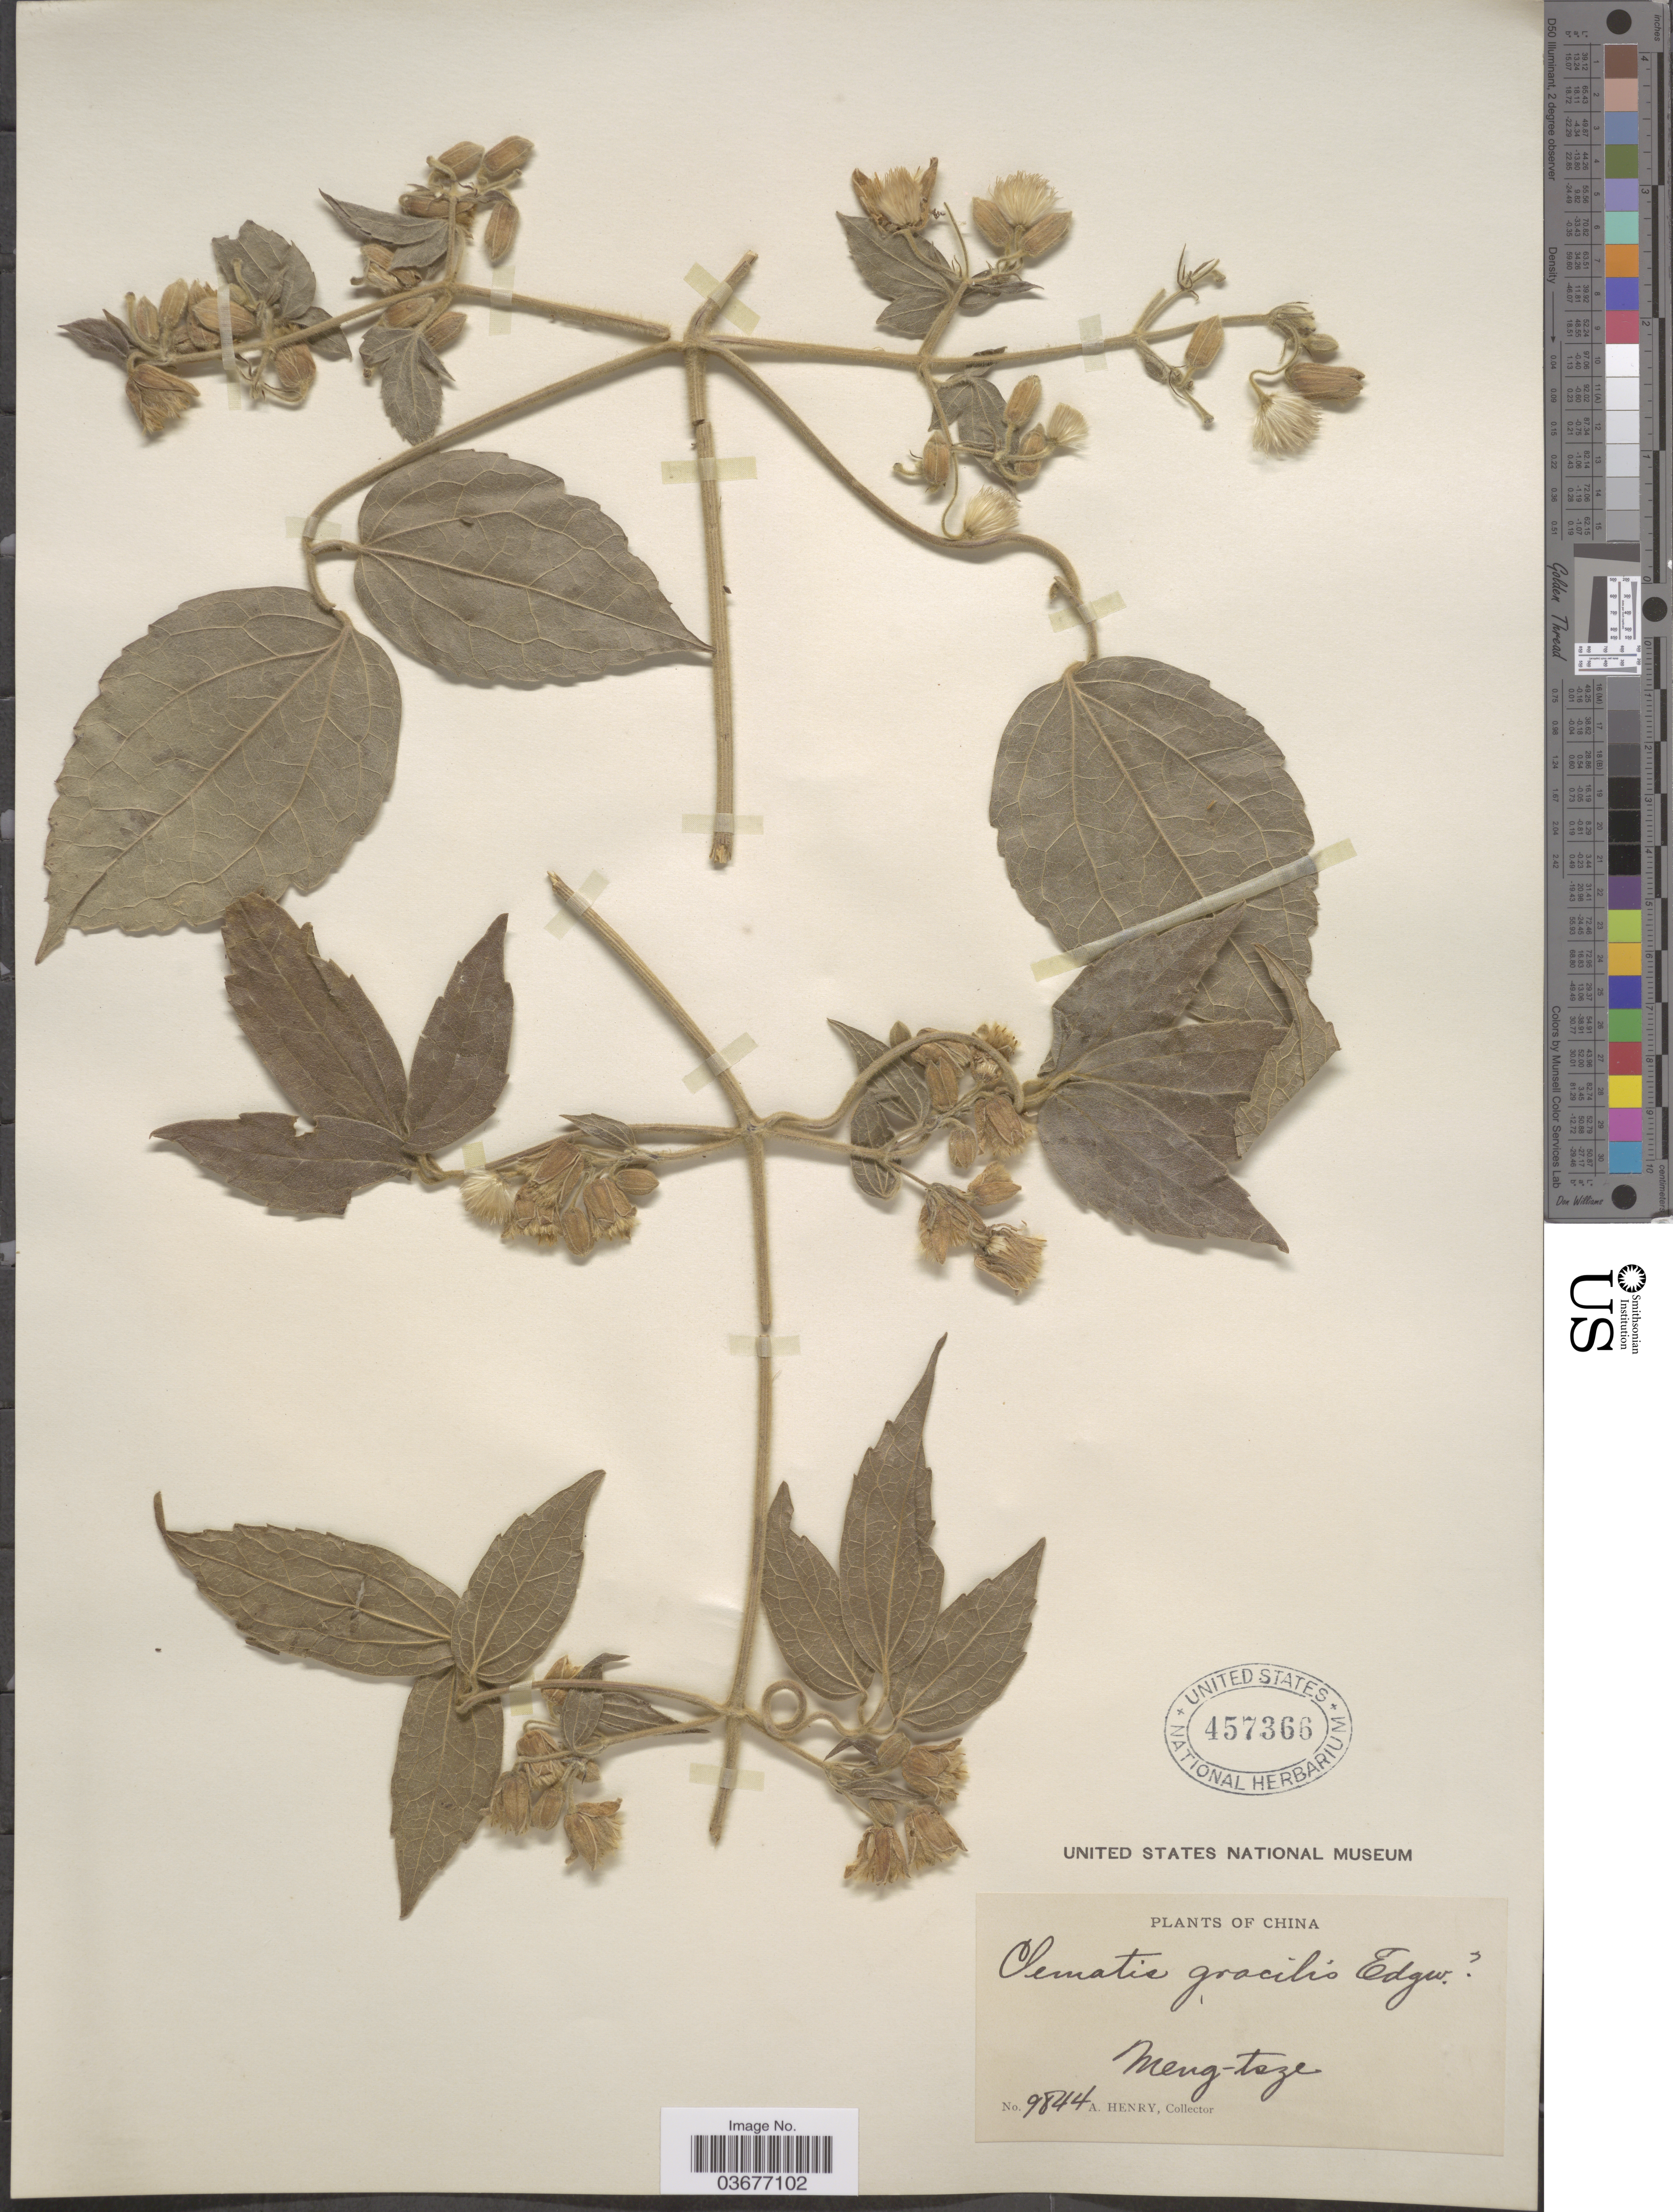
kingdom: Plantae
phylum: Tracheophyta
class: Magnoliopsida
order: Ranunculales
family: Ranunculaceae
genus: Clematis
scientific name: Clematis gracilis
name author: Edgew.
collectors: A. Henry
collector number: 9844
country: China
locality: Meng-tsze.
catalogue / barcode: US 457366